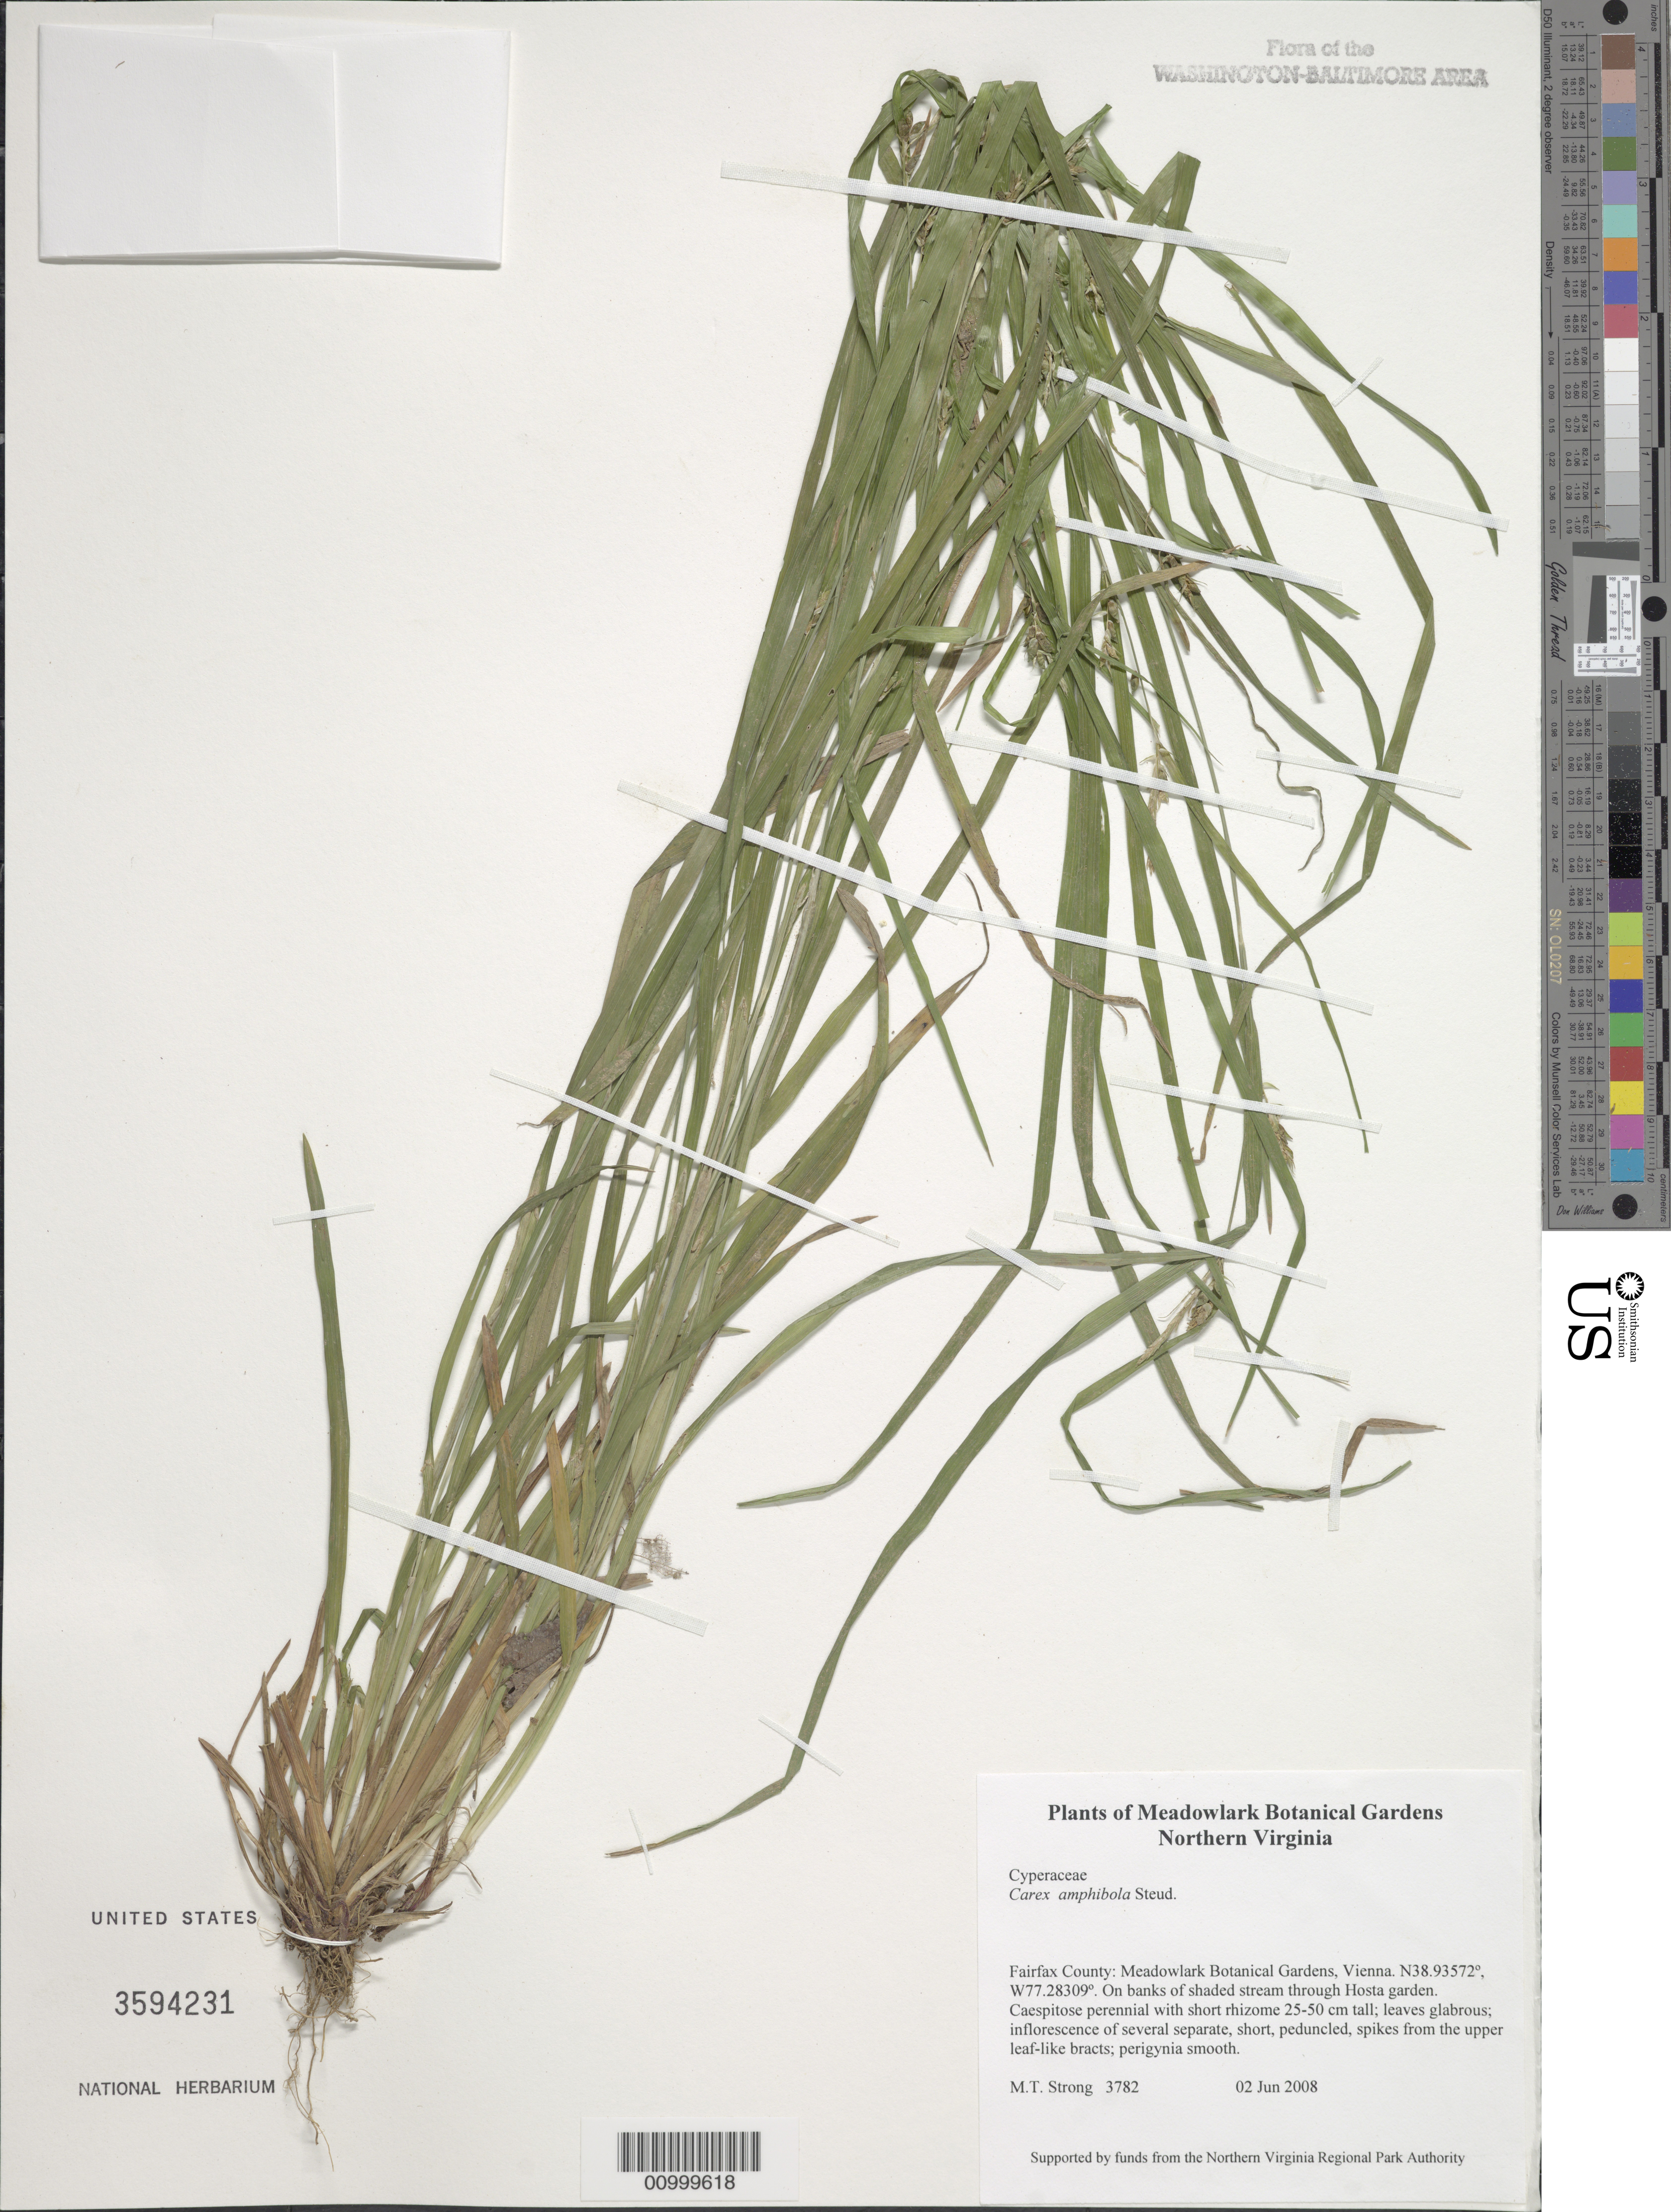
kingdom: Plantae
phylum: Tracheophyta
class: Liliopsida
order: Poales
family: Cyperaceae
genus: Carex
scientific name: Carex amphibola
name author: Steud.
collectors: M. T. Strong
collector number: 3782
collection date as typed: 02 Jun 2008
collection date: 2008-06-02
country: United States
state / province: Virginia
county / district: Fairfax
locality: Meadowlark Botanical Gardens, Vienna.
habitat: On banks of shaded stream through Hosta garden.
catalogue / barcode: US 3594231